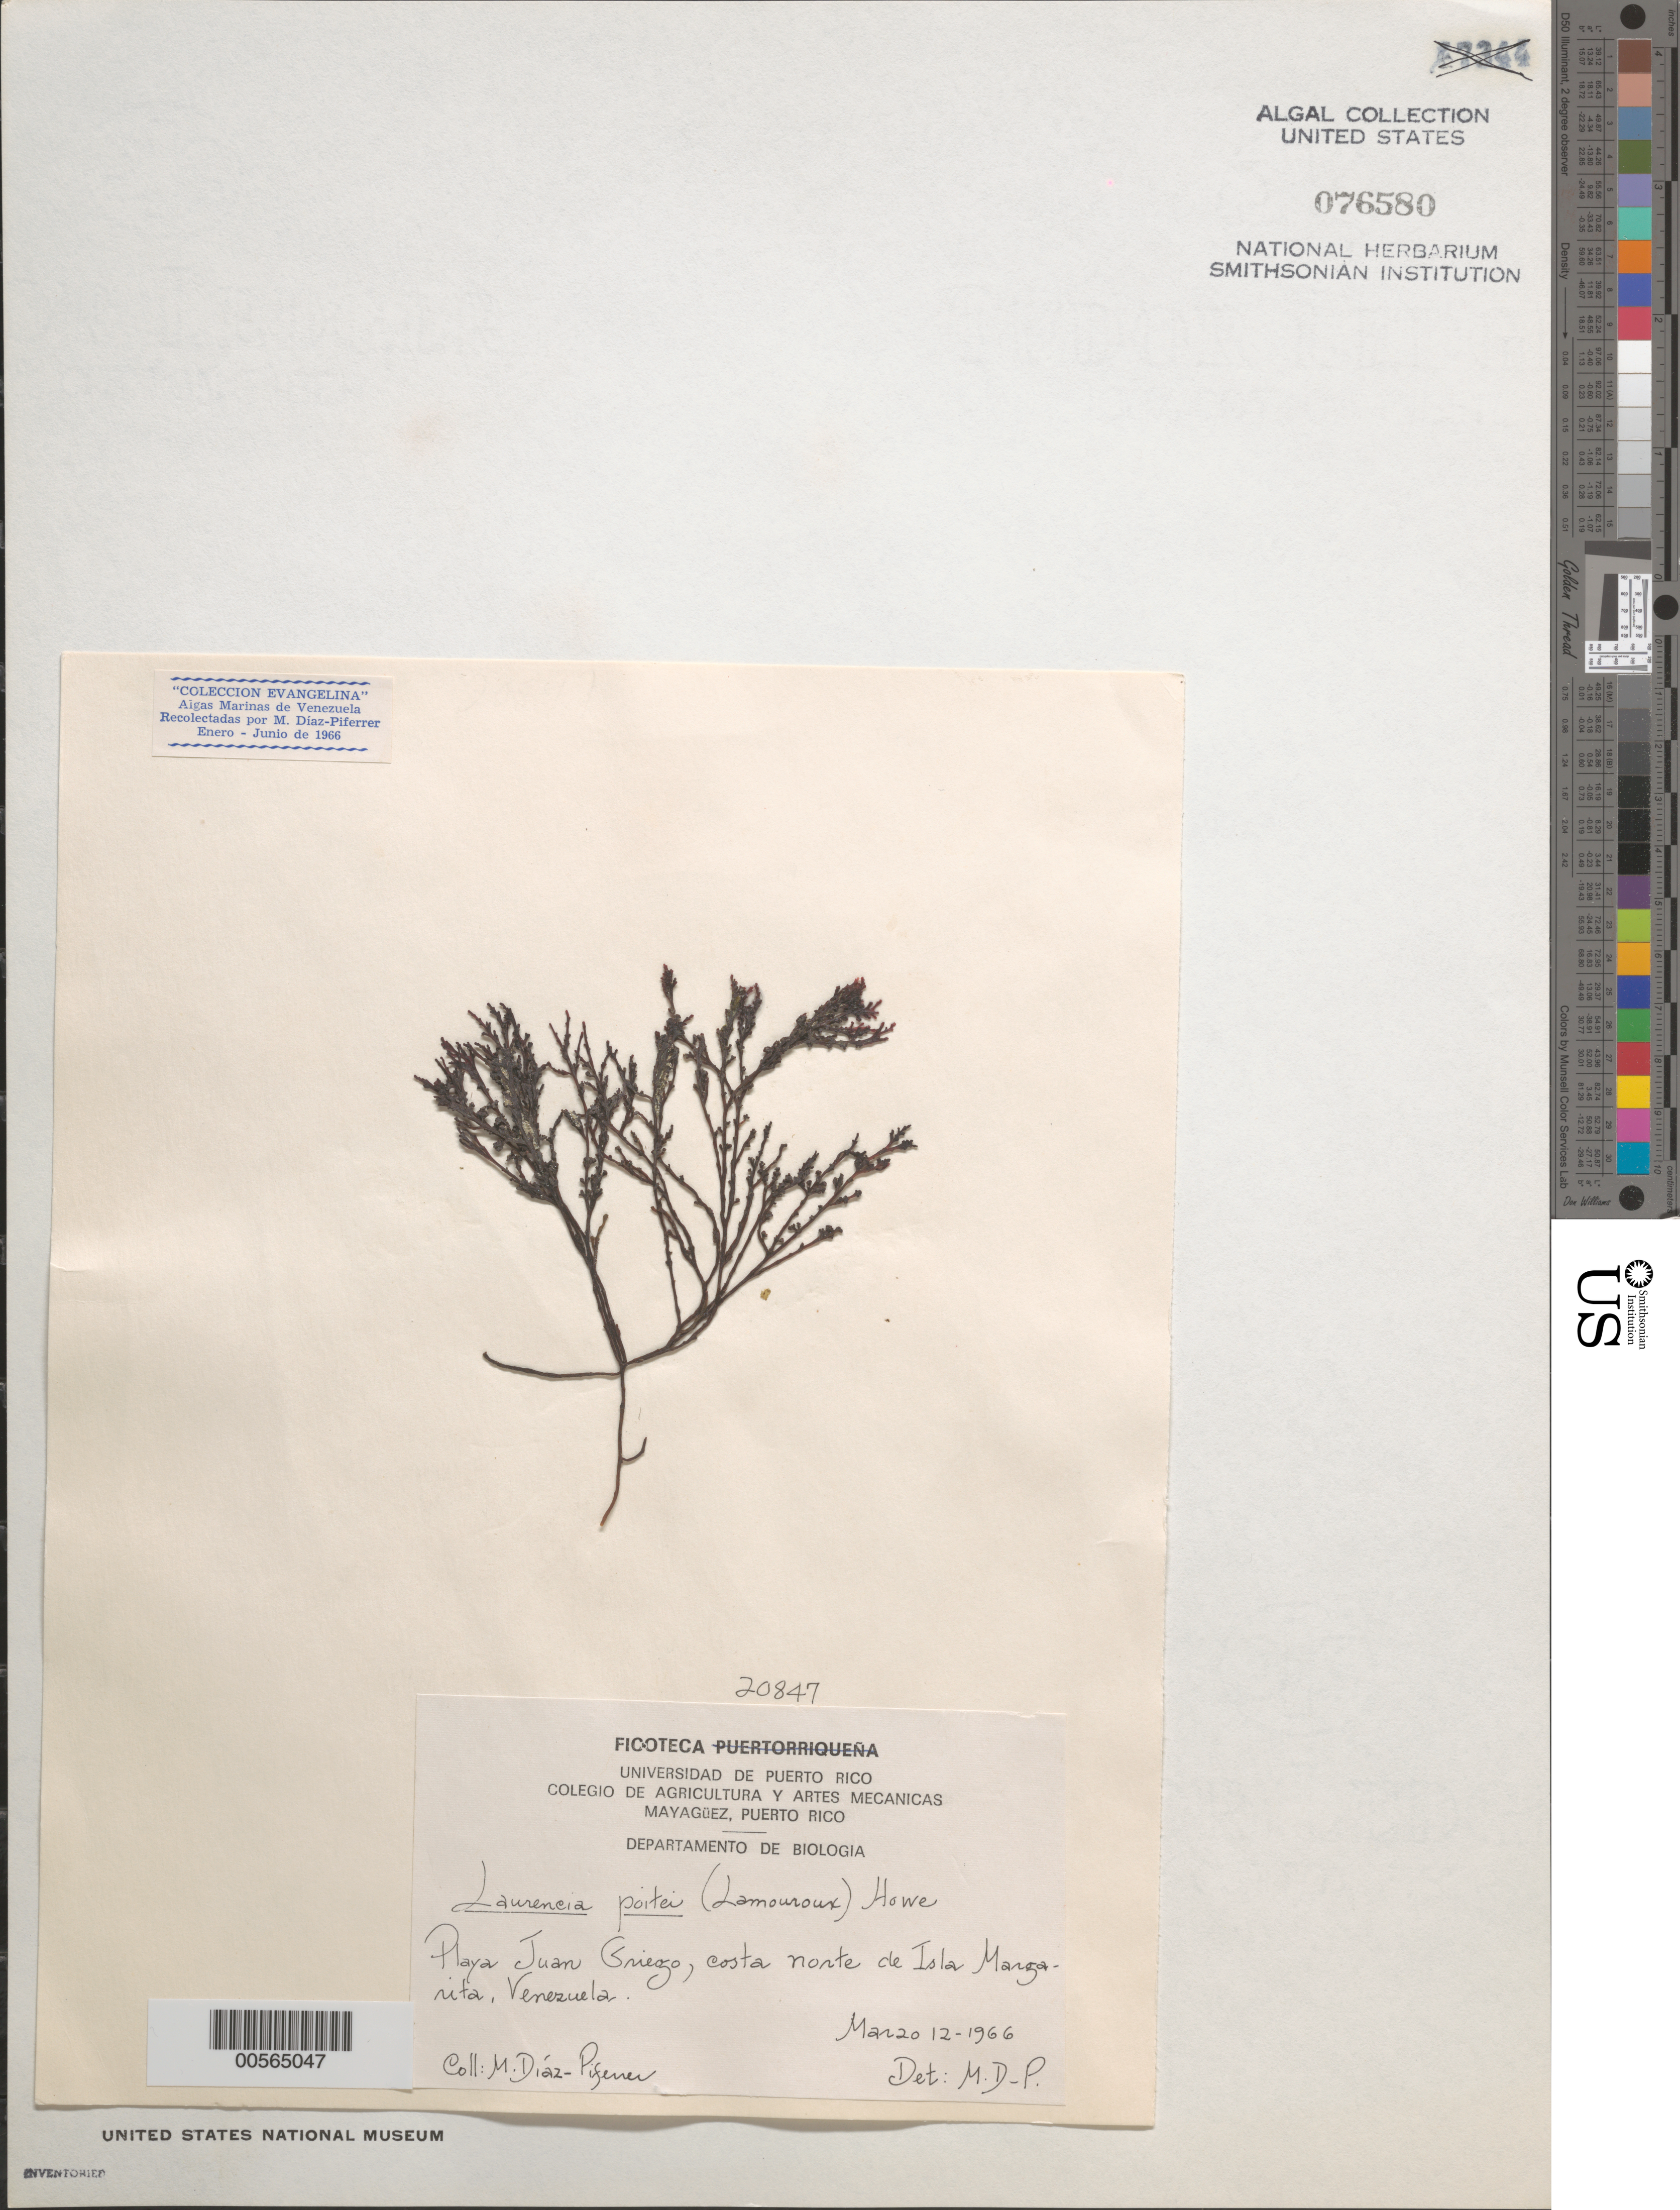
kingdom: Plantae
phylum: Rhodophyta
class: Florideophyceae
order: Ceramiales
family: Rhodomelaceae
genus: Yuzurua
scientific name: Yuzurua poiteaui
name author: (J.V.Lamouroux) Martin-Lescanne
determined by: Brooks, B. L., (BOT), Smithsonian Institution - National Museum of Natural History (UNITED STATES)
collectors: M. Diaz-Piferrer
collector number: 20847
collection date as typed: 12 Mar 1966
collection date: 1966-03-12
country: Venezuela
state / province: Nueva Esparta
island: Margarita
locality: Playa Juan Griego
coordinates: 11 N, 64 W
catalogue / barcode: US 76580